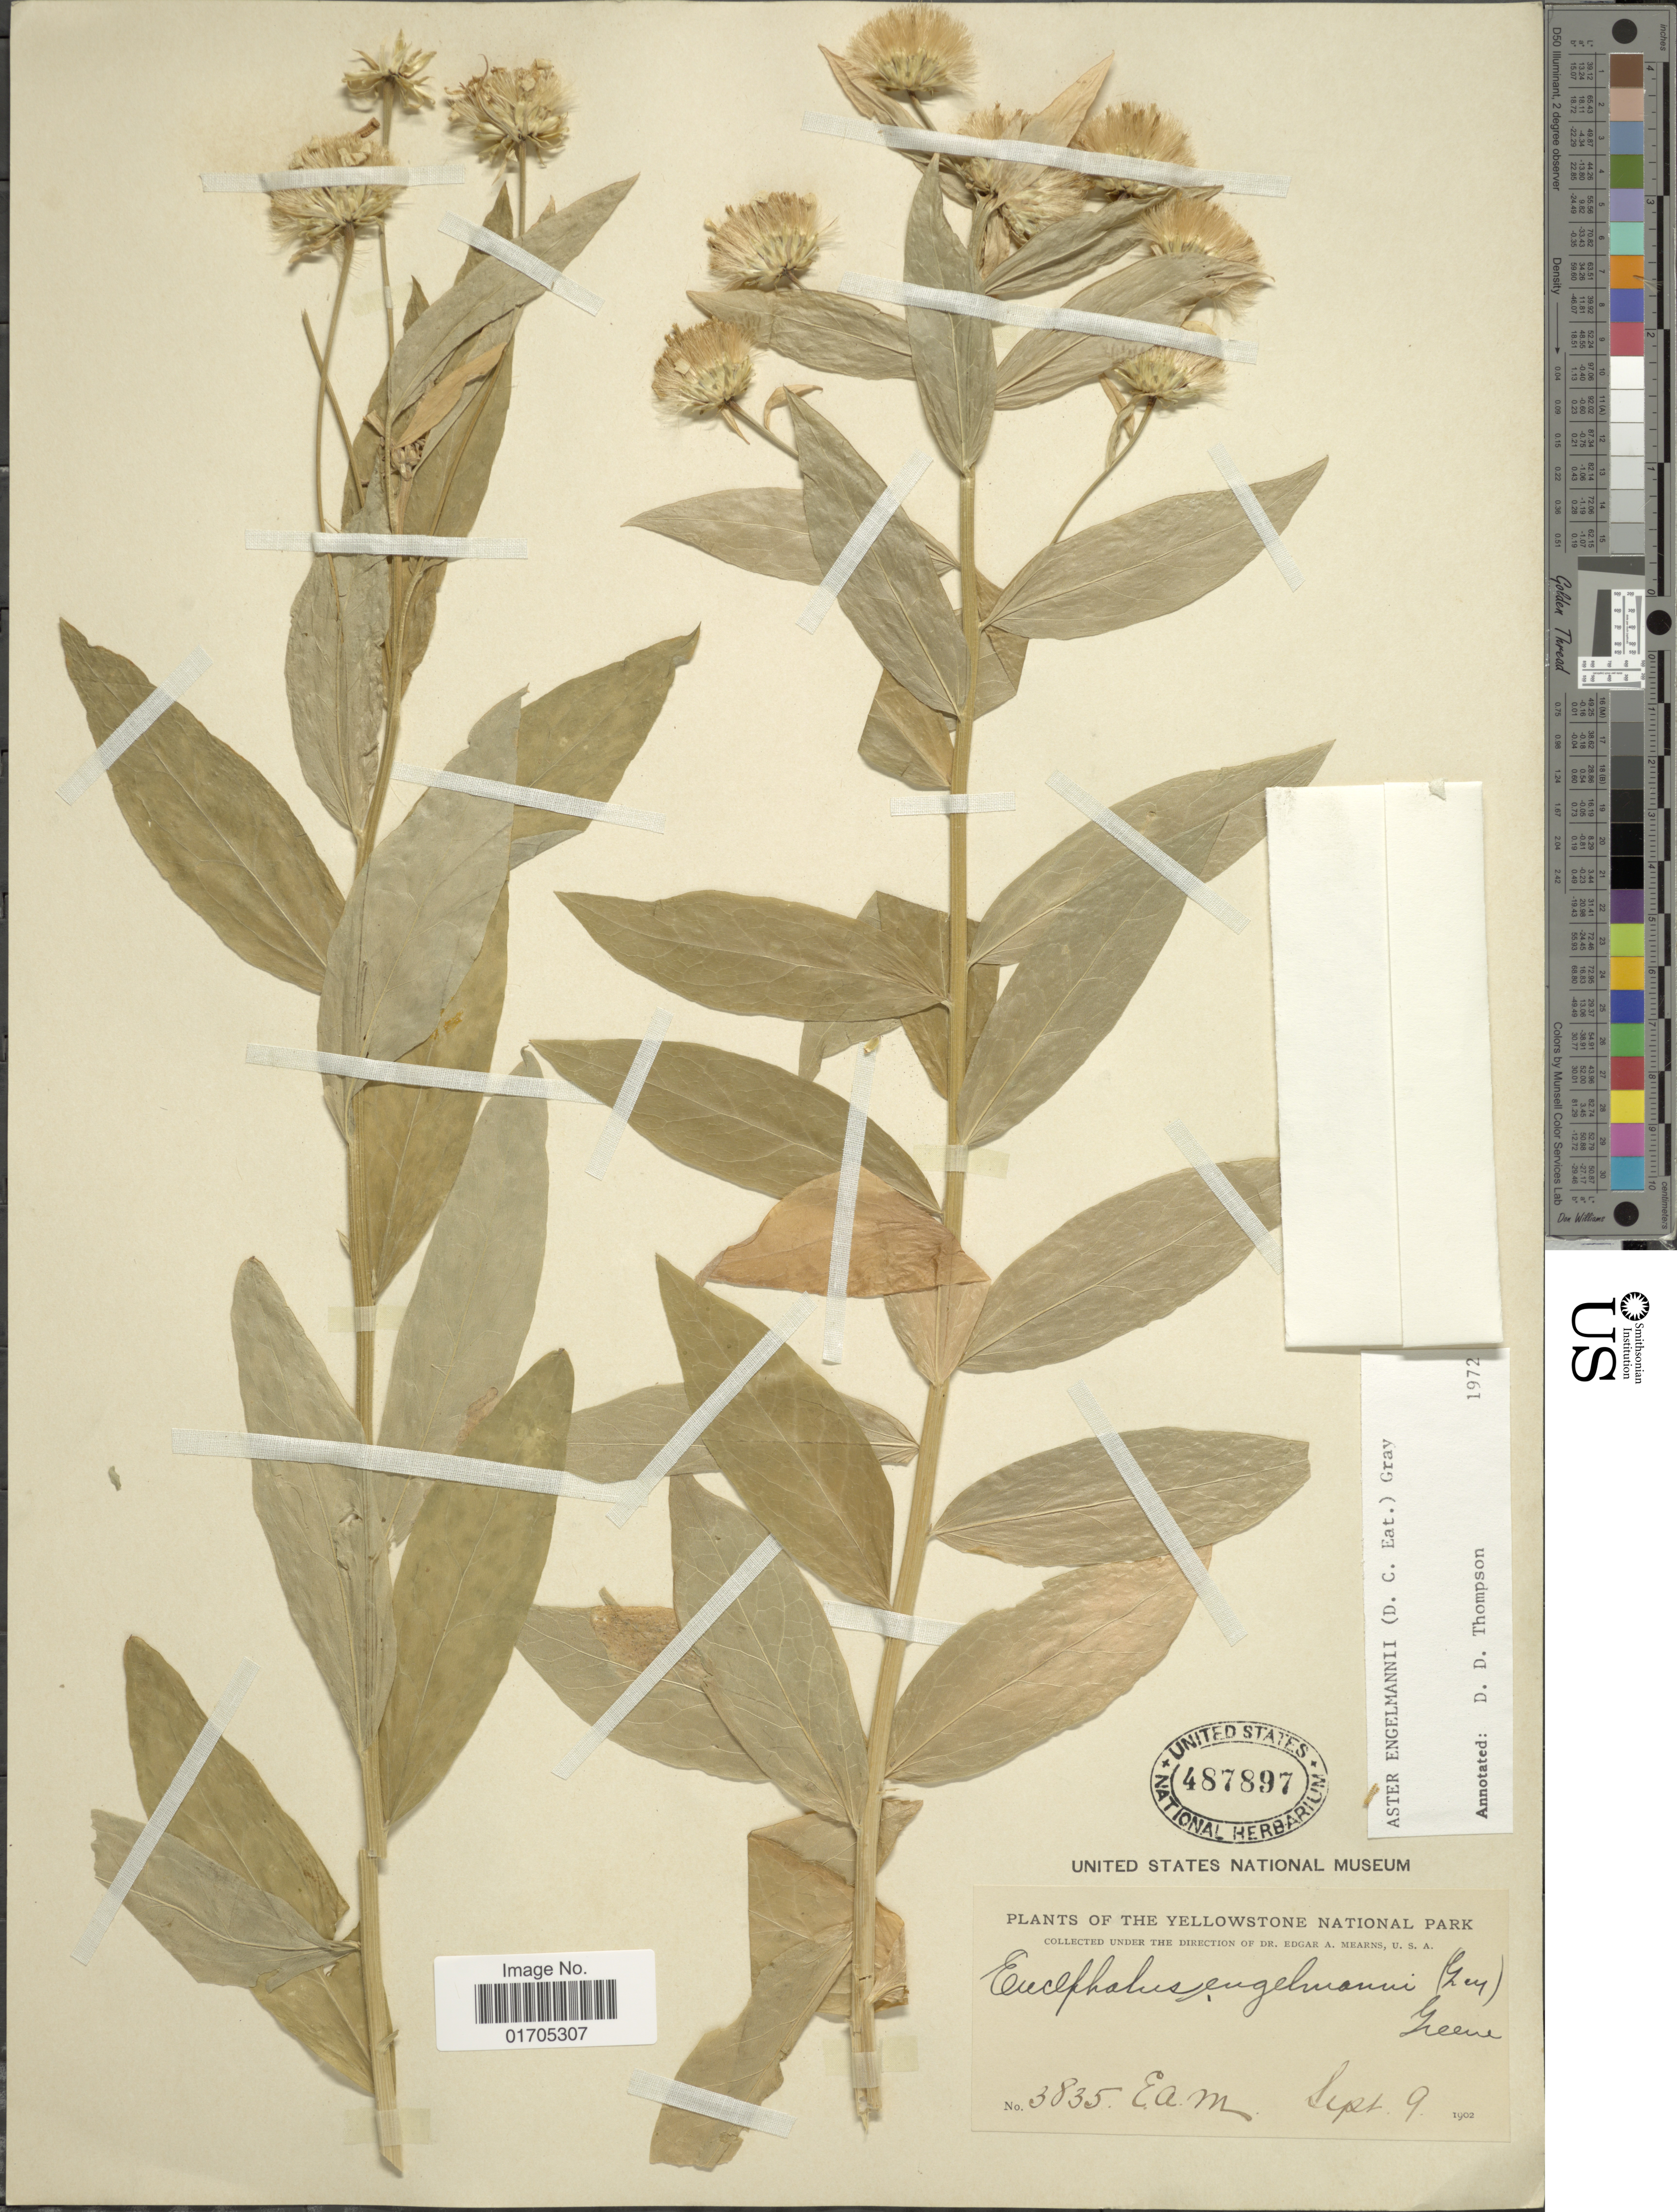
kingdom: Plantae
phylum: Tracheophyta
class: Magnoliopsida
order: Asterales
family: Asteraceae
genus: Eucephalus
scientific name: Eucephalus engelmannii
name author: (D.C. Eaton) Greene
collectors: E. A. Mearns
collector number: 3835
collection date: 1902-09-09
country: United States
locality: The Yellowstone National Park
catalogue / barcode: US 487897